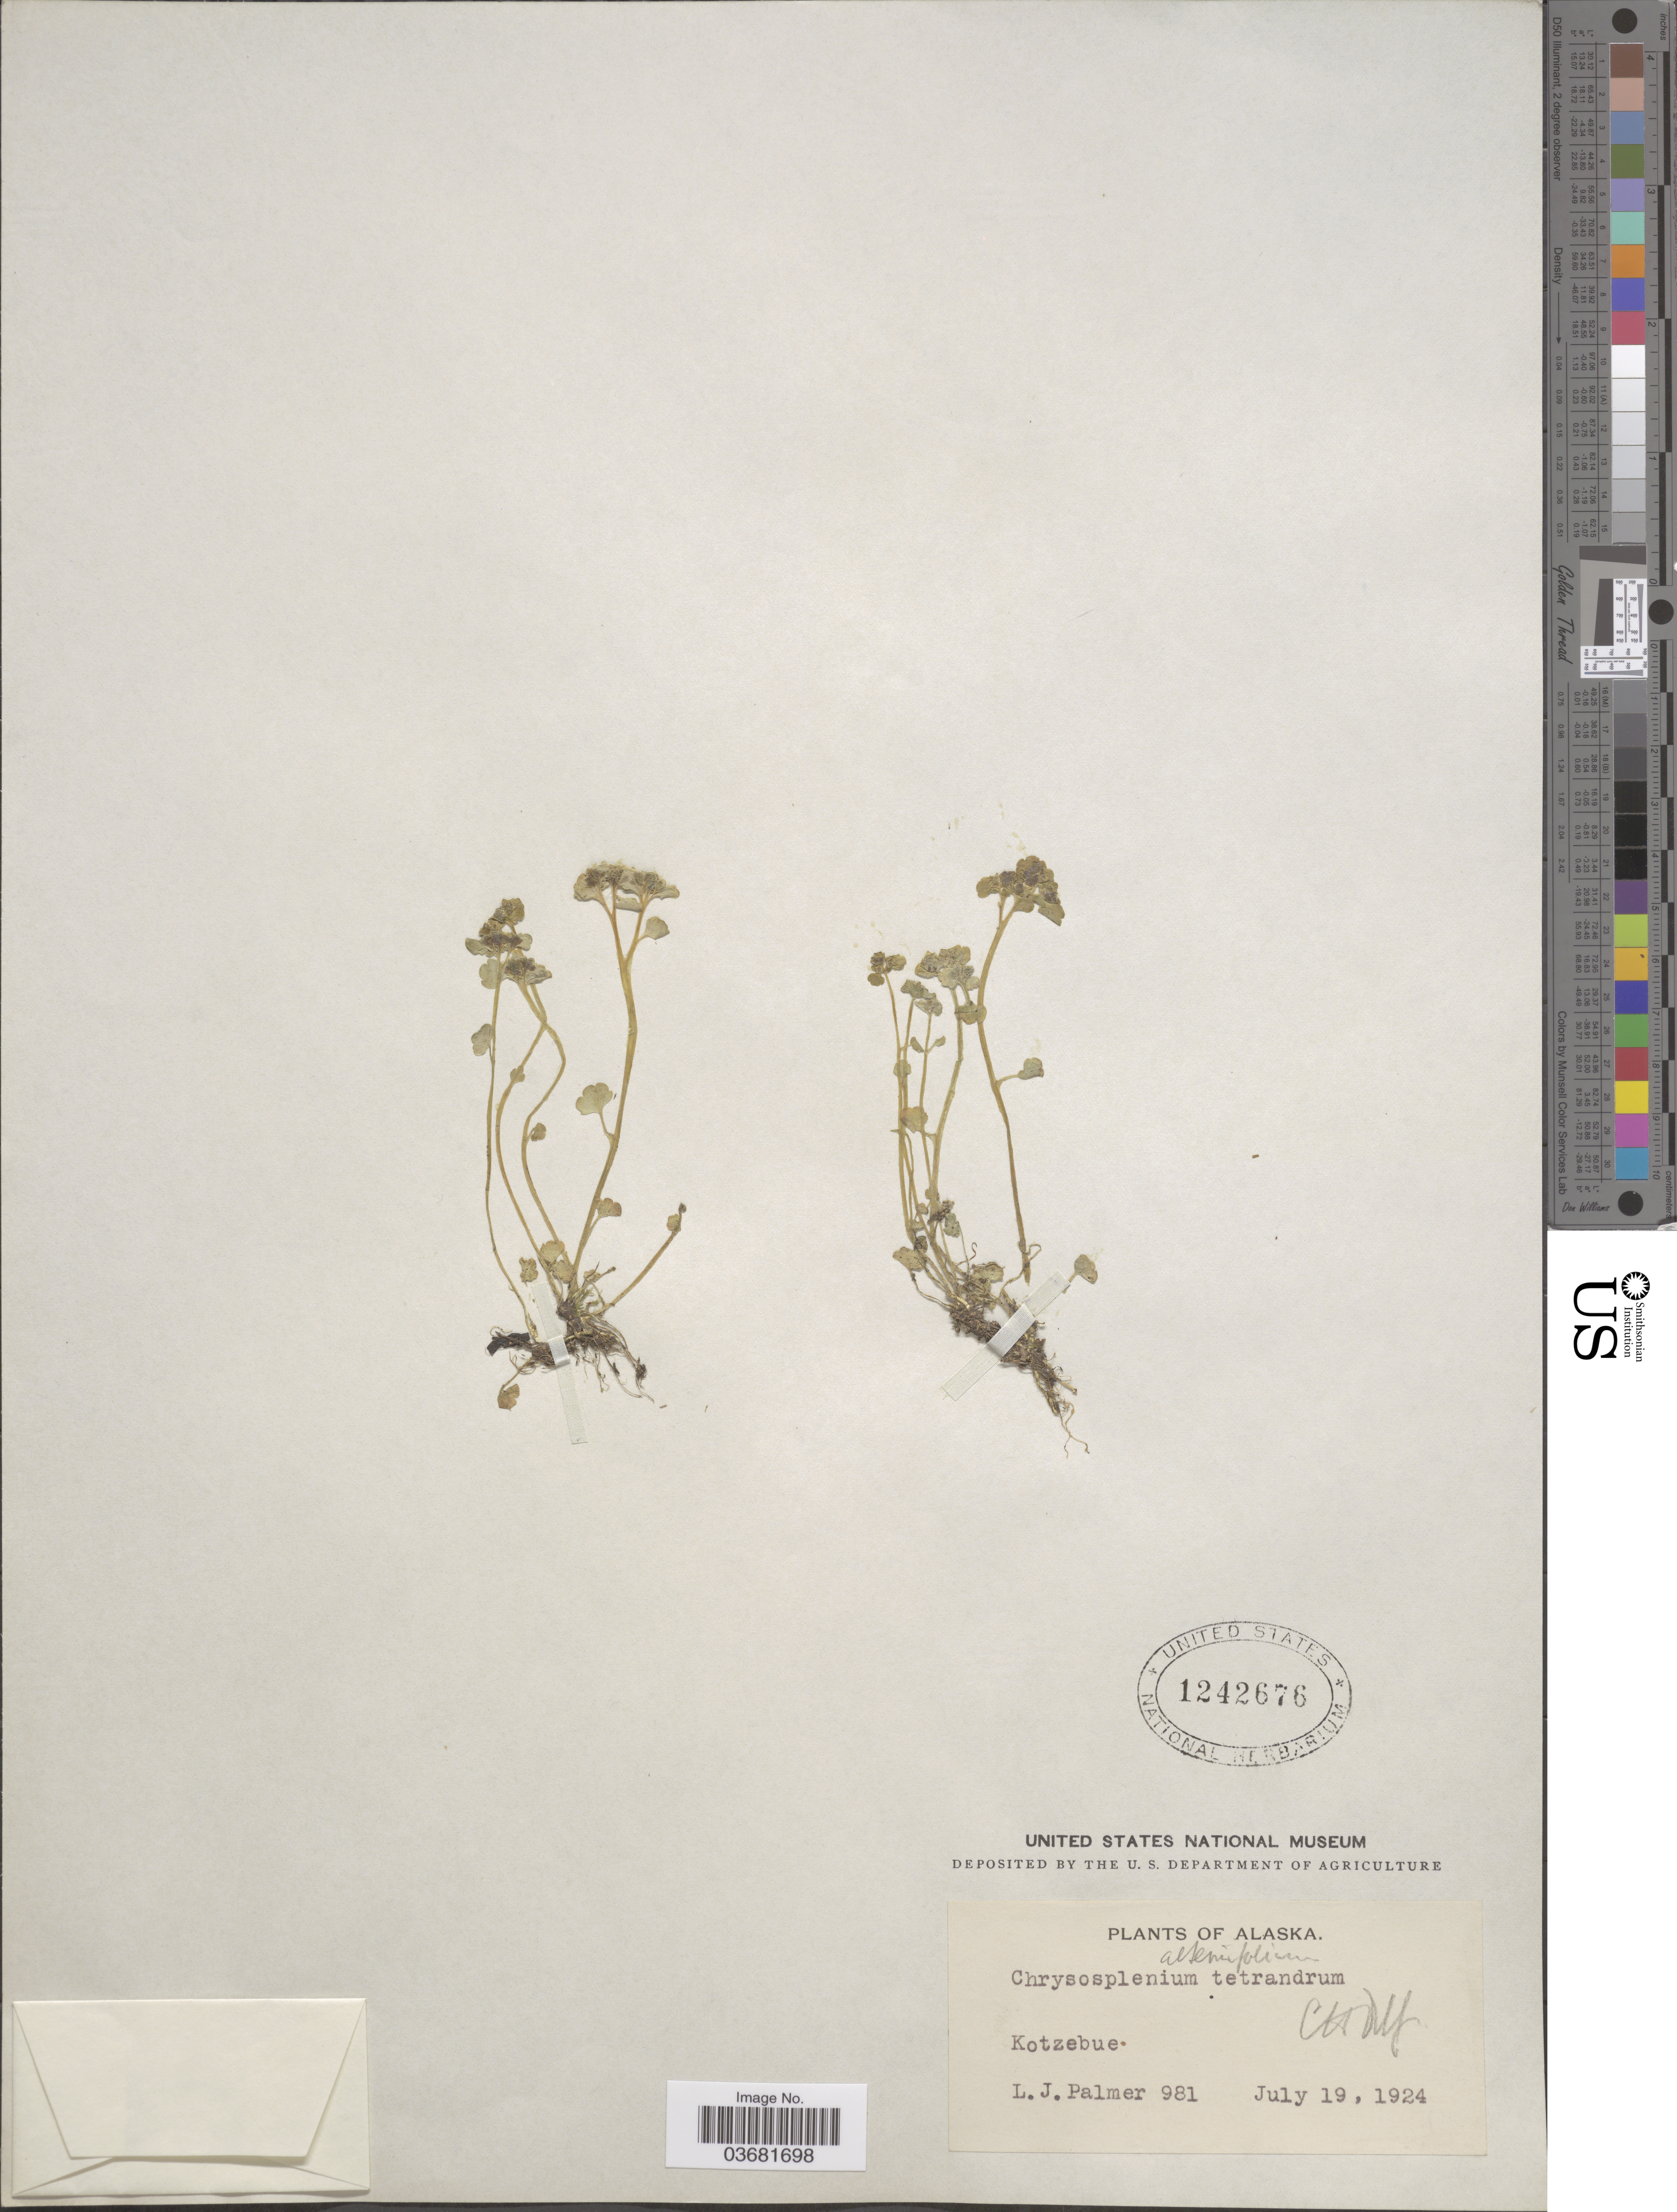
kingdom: Plantae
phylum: Tracheophyta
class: Magnoliopsida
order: Saxifragales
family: Saxifragaceae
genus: Chrysosplenium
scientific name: Chrysosplenium tetrandrum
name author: (N. Lund) Th. Fr.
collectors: L. J. Palmer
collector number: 981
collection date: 1924-07-19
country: United States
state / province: Alaska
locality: Kotzebue.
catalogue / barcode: US 1242676